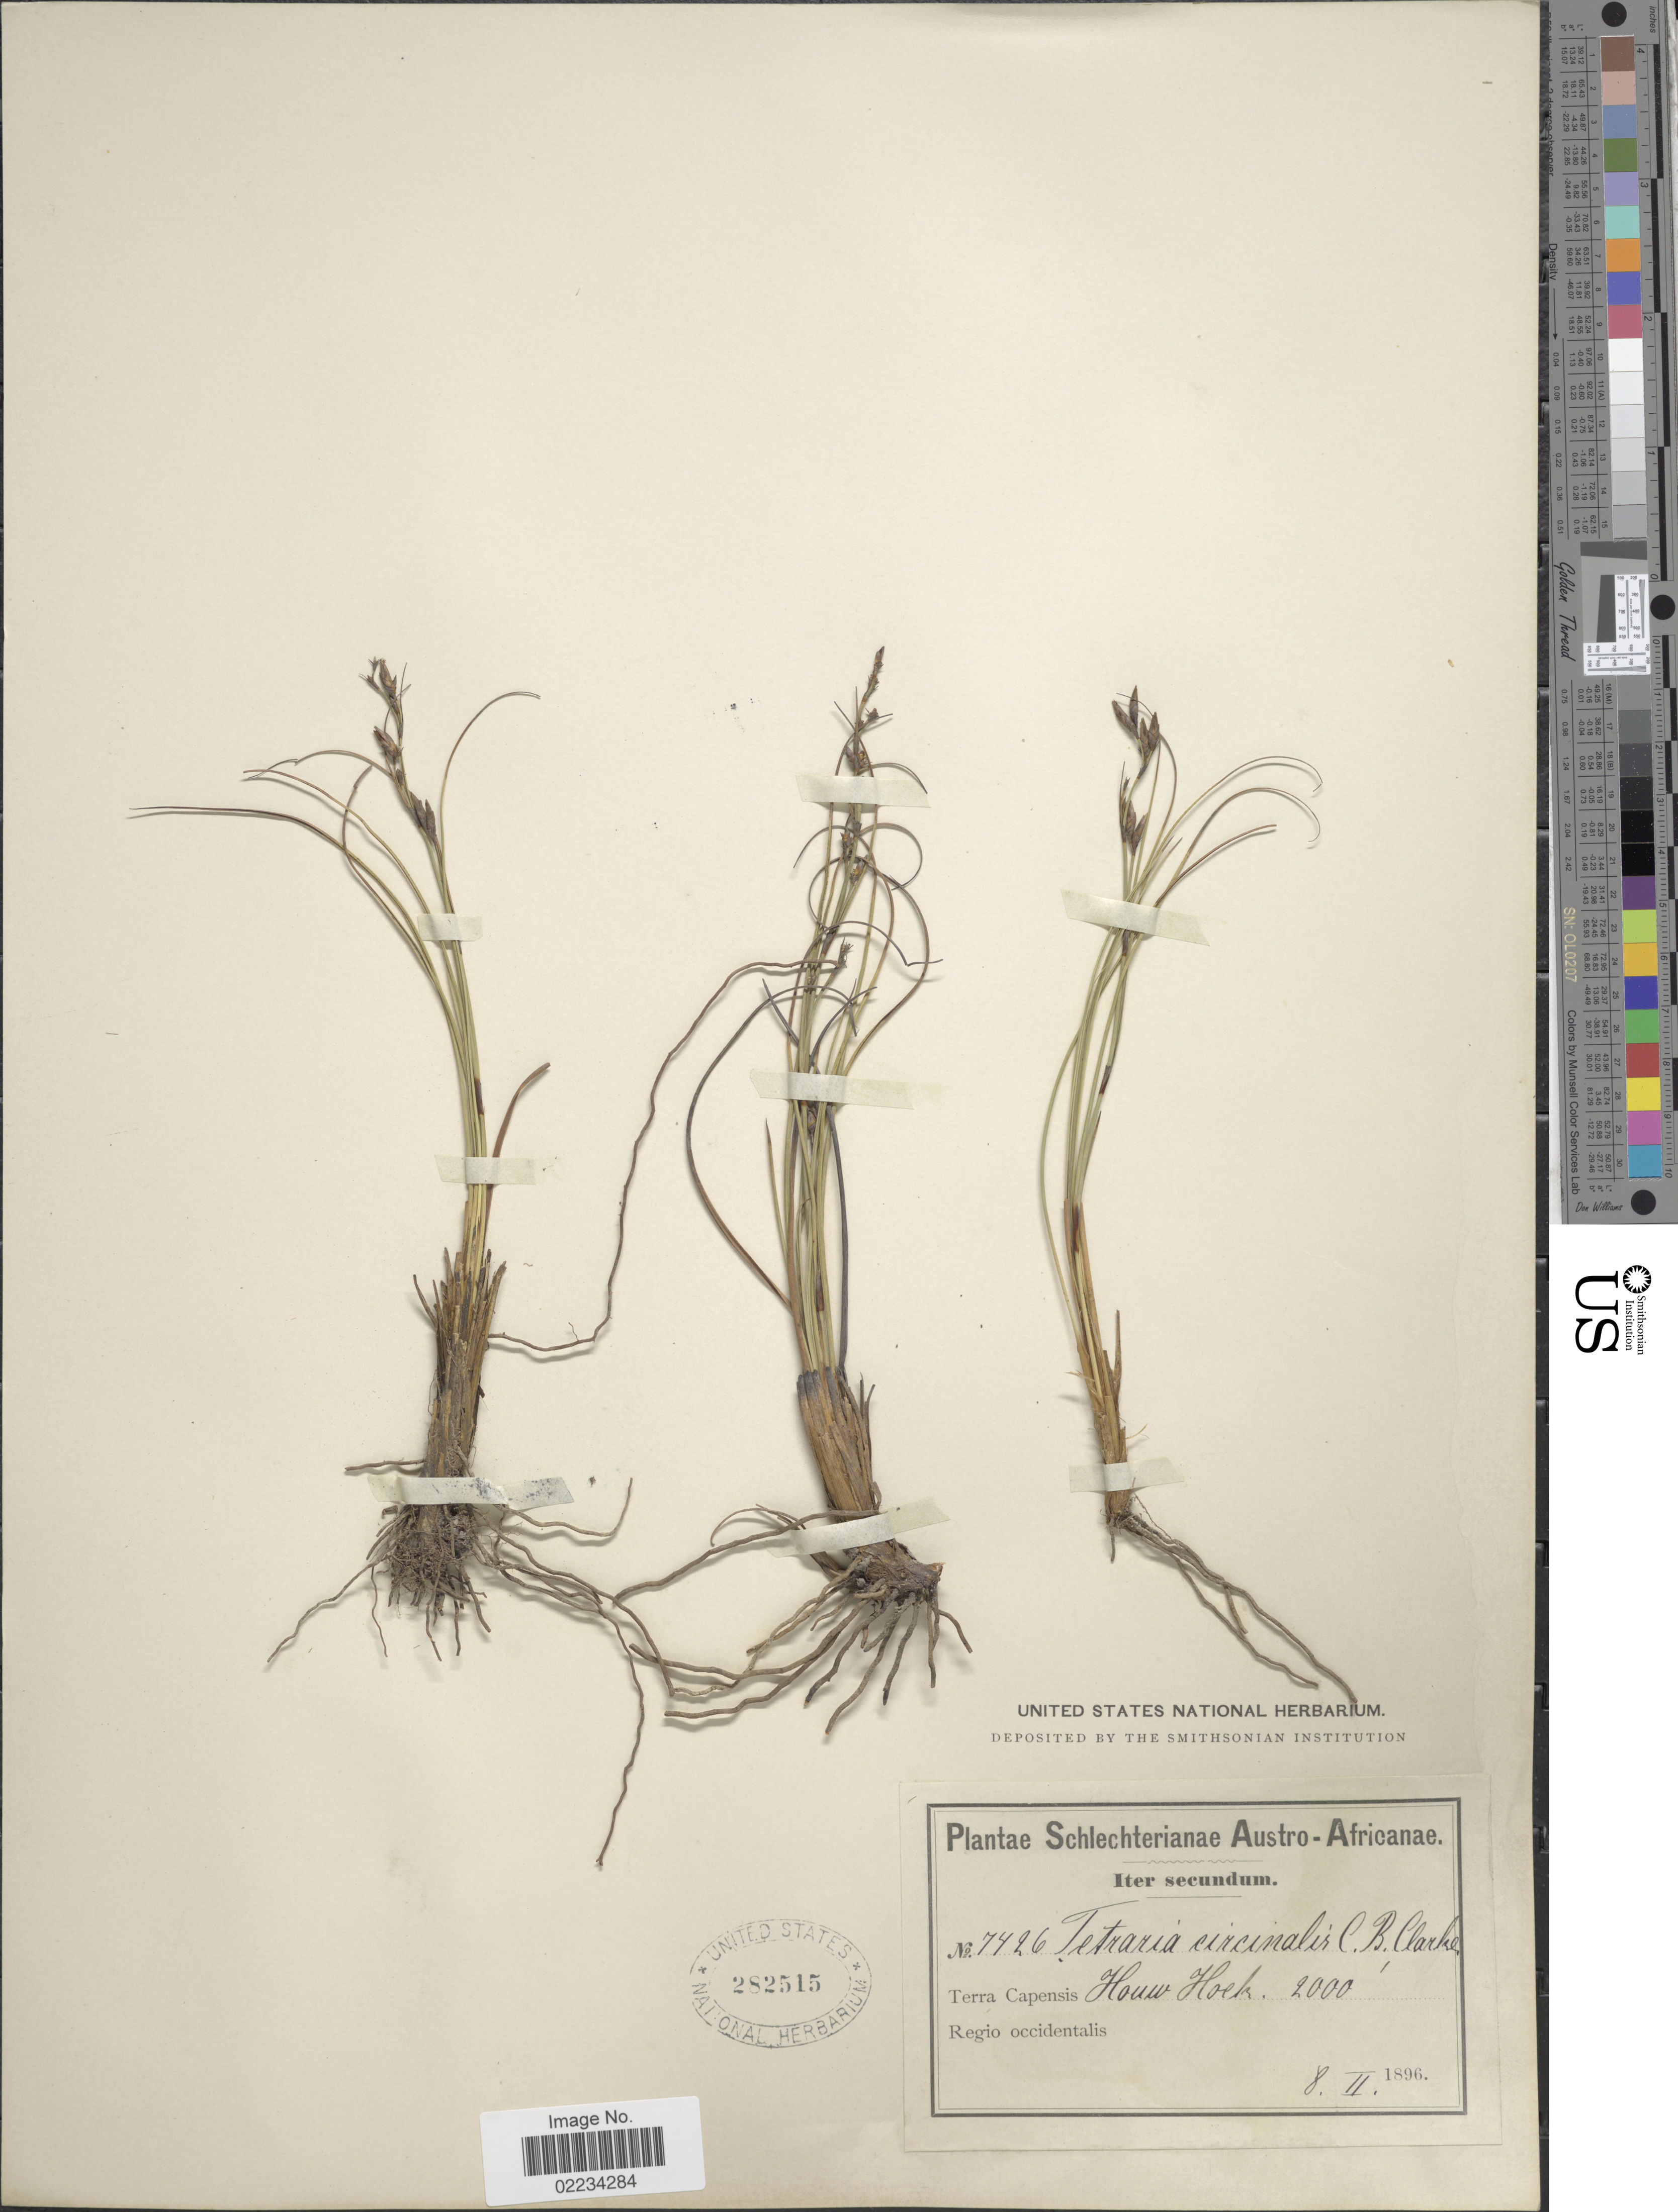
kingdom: Plantae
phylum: Tracheophyta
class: Liliopsida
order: Poales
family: Cyperaceae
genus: Tetraria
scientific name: Tetraria microstachys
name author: (Vahl) H. Pfeiff.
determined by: Strong, Mark T., (BOT), Smithsonian Institution - National Museum of Natural History (UNITED STATES)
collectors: Schlechter, --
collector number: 7426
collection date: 1896-02-08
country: South Africa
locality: Austro-Africanae, Iter secundum, Terra Capensis, Houw Hoek, Regio occidentalis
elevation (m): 610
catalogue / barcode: US 282515